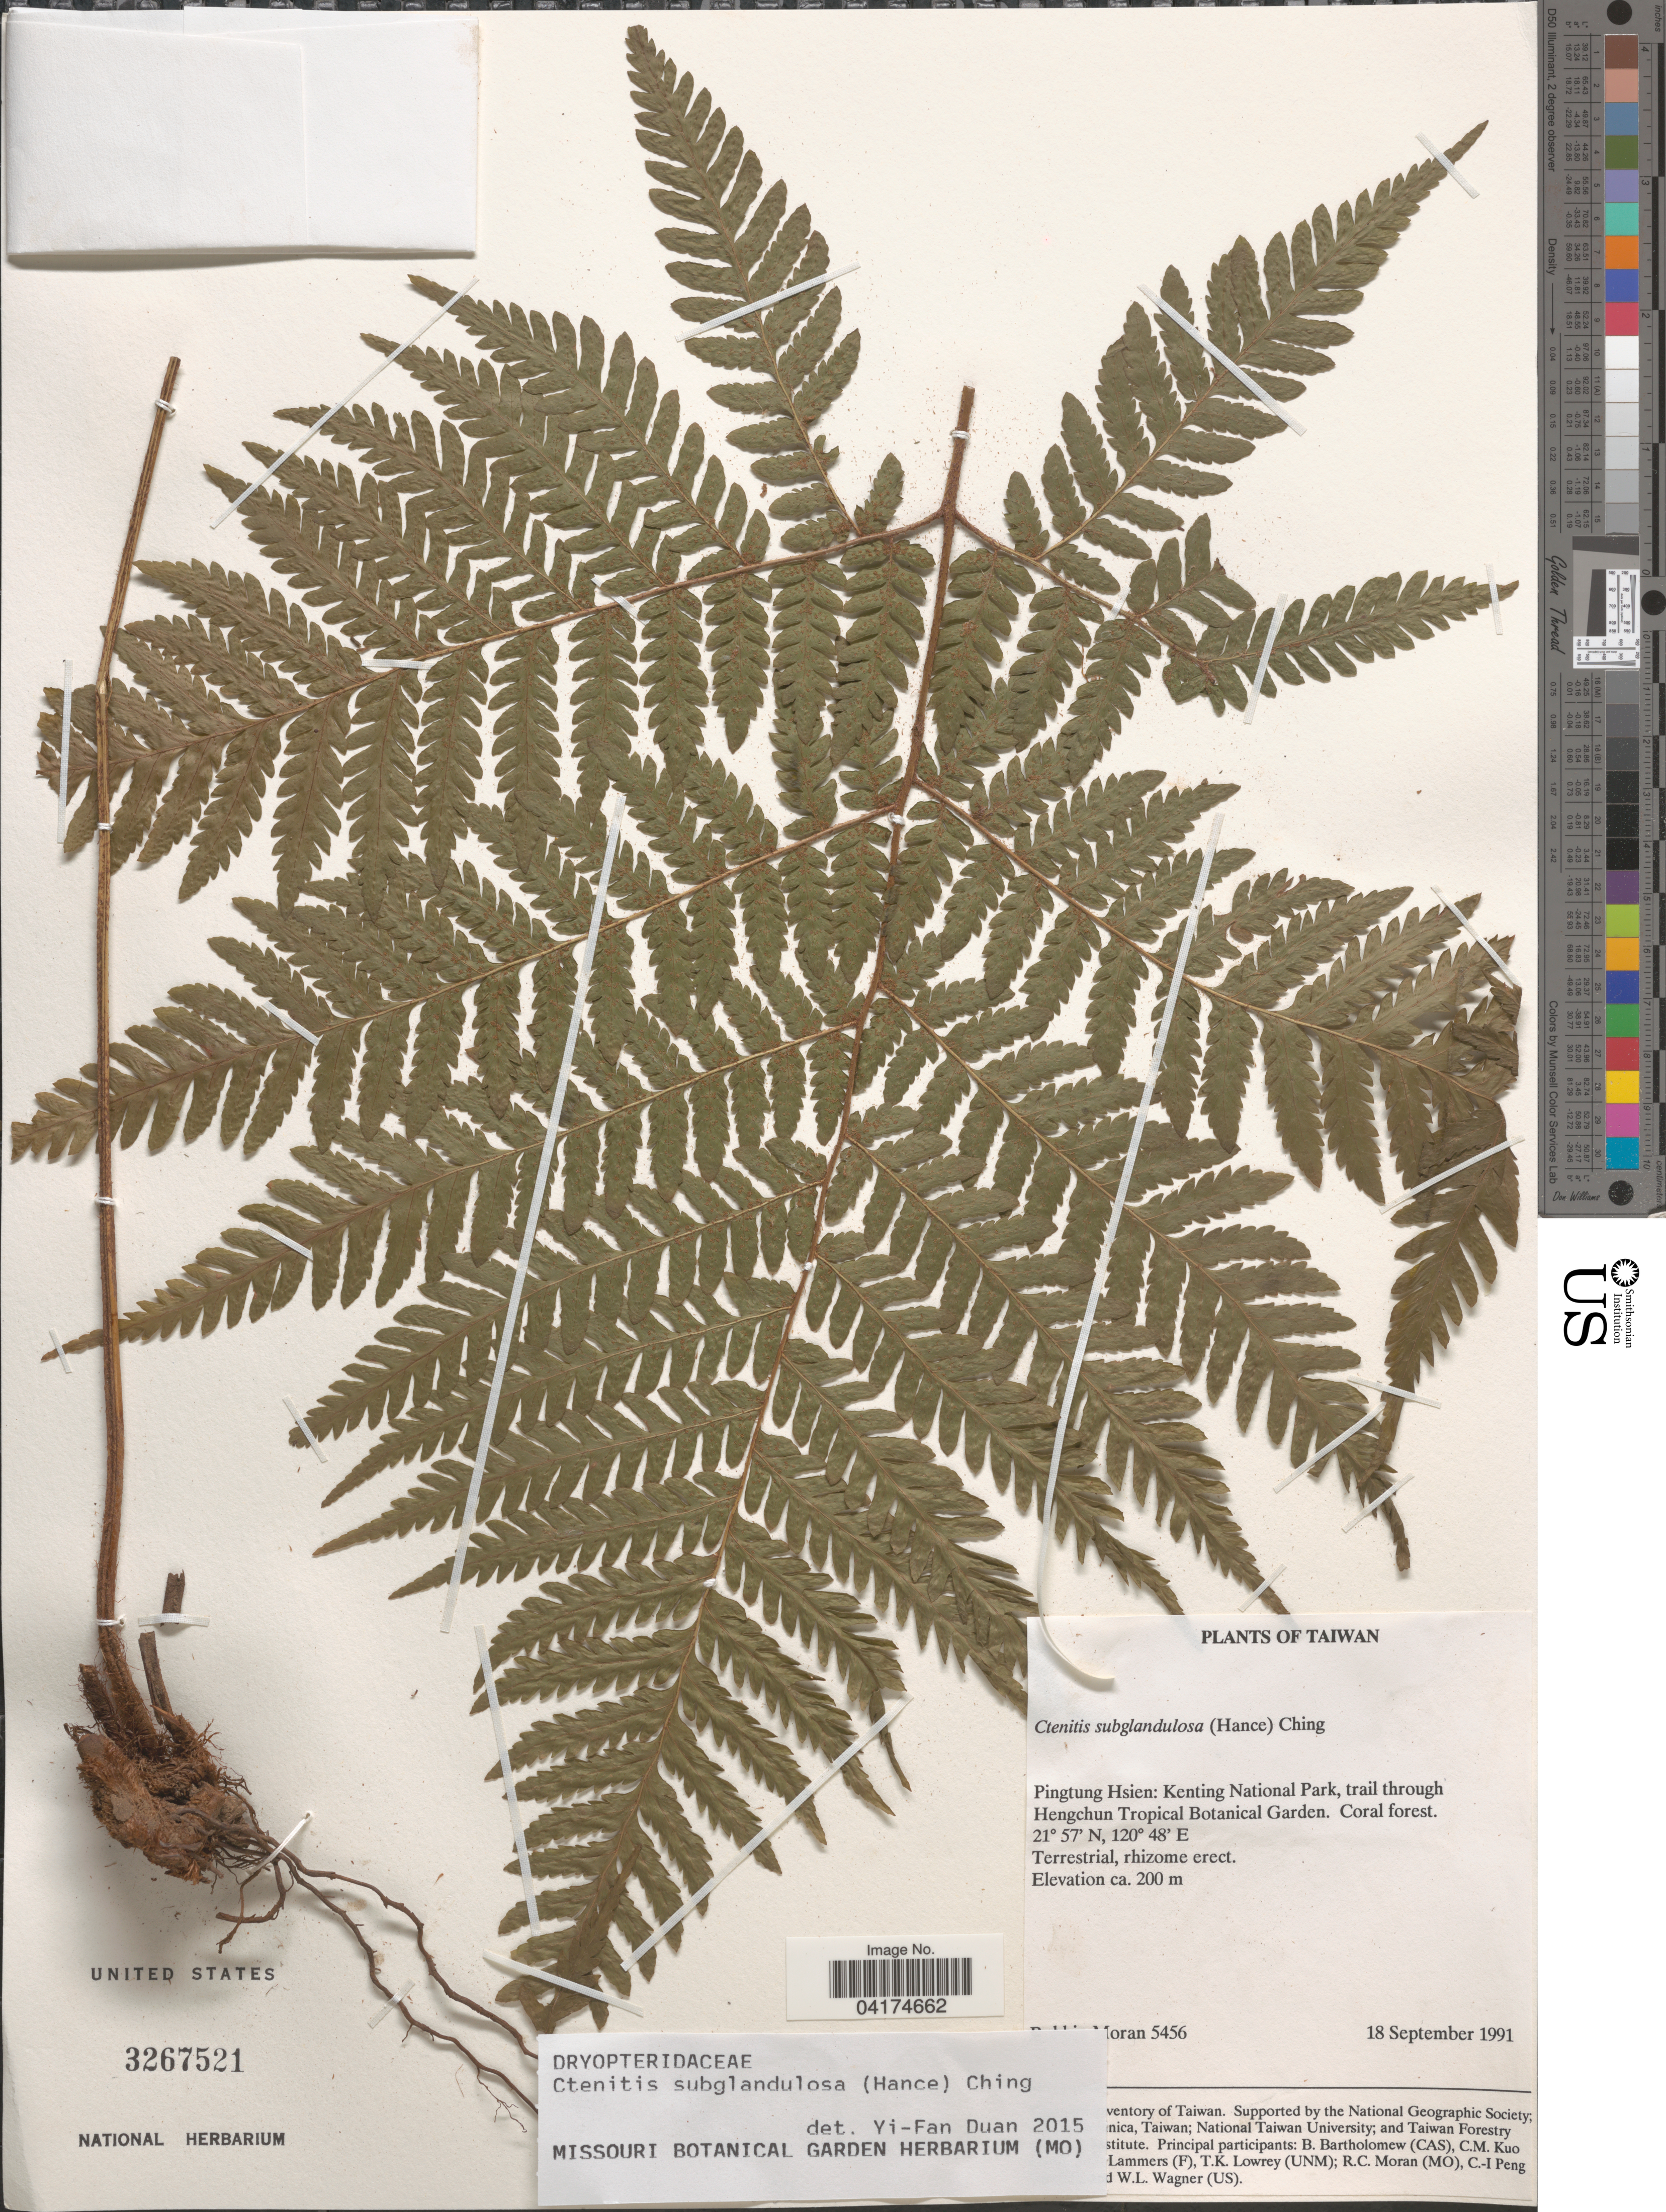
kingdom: Plantae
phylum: Tracheophyta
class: Polypodiopsida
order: Polypodiales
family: Dryopteridaceae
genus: Ctenitis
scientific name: Ctenitis subglandulosa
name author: (Hance) Ching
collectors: R. C. Moran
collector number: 5456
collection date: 1991-09-18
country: Taiwan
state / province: Pingtung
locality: Pingtung Hsien: Kenting National Park, trail through Hengchun Tropical Botanical Garden.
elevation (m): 200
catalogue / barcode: US 3267521